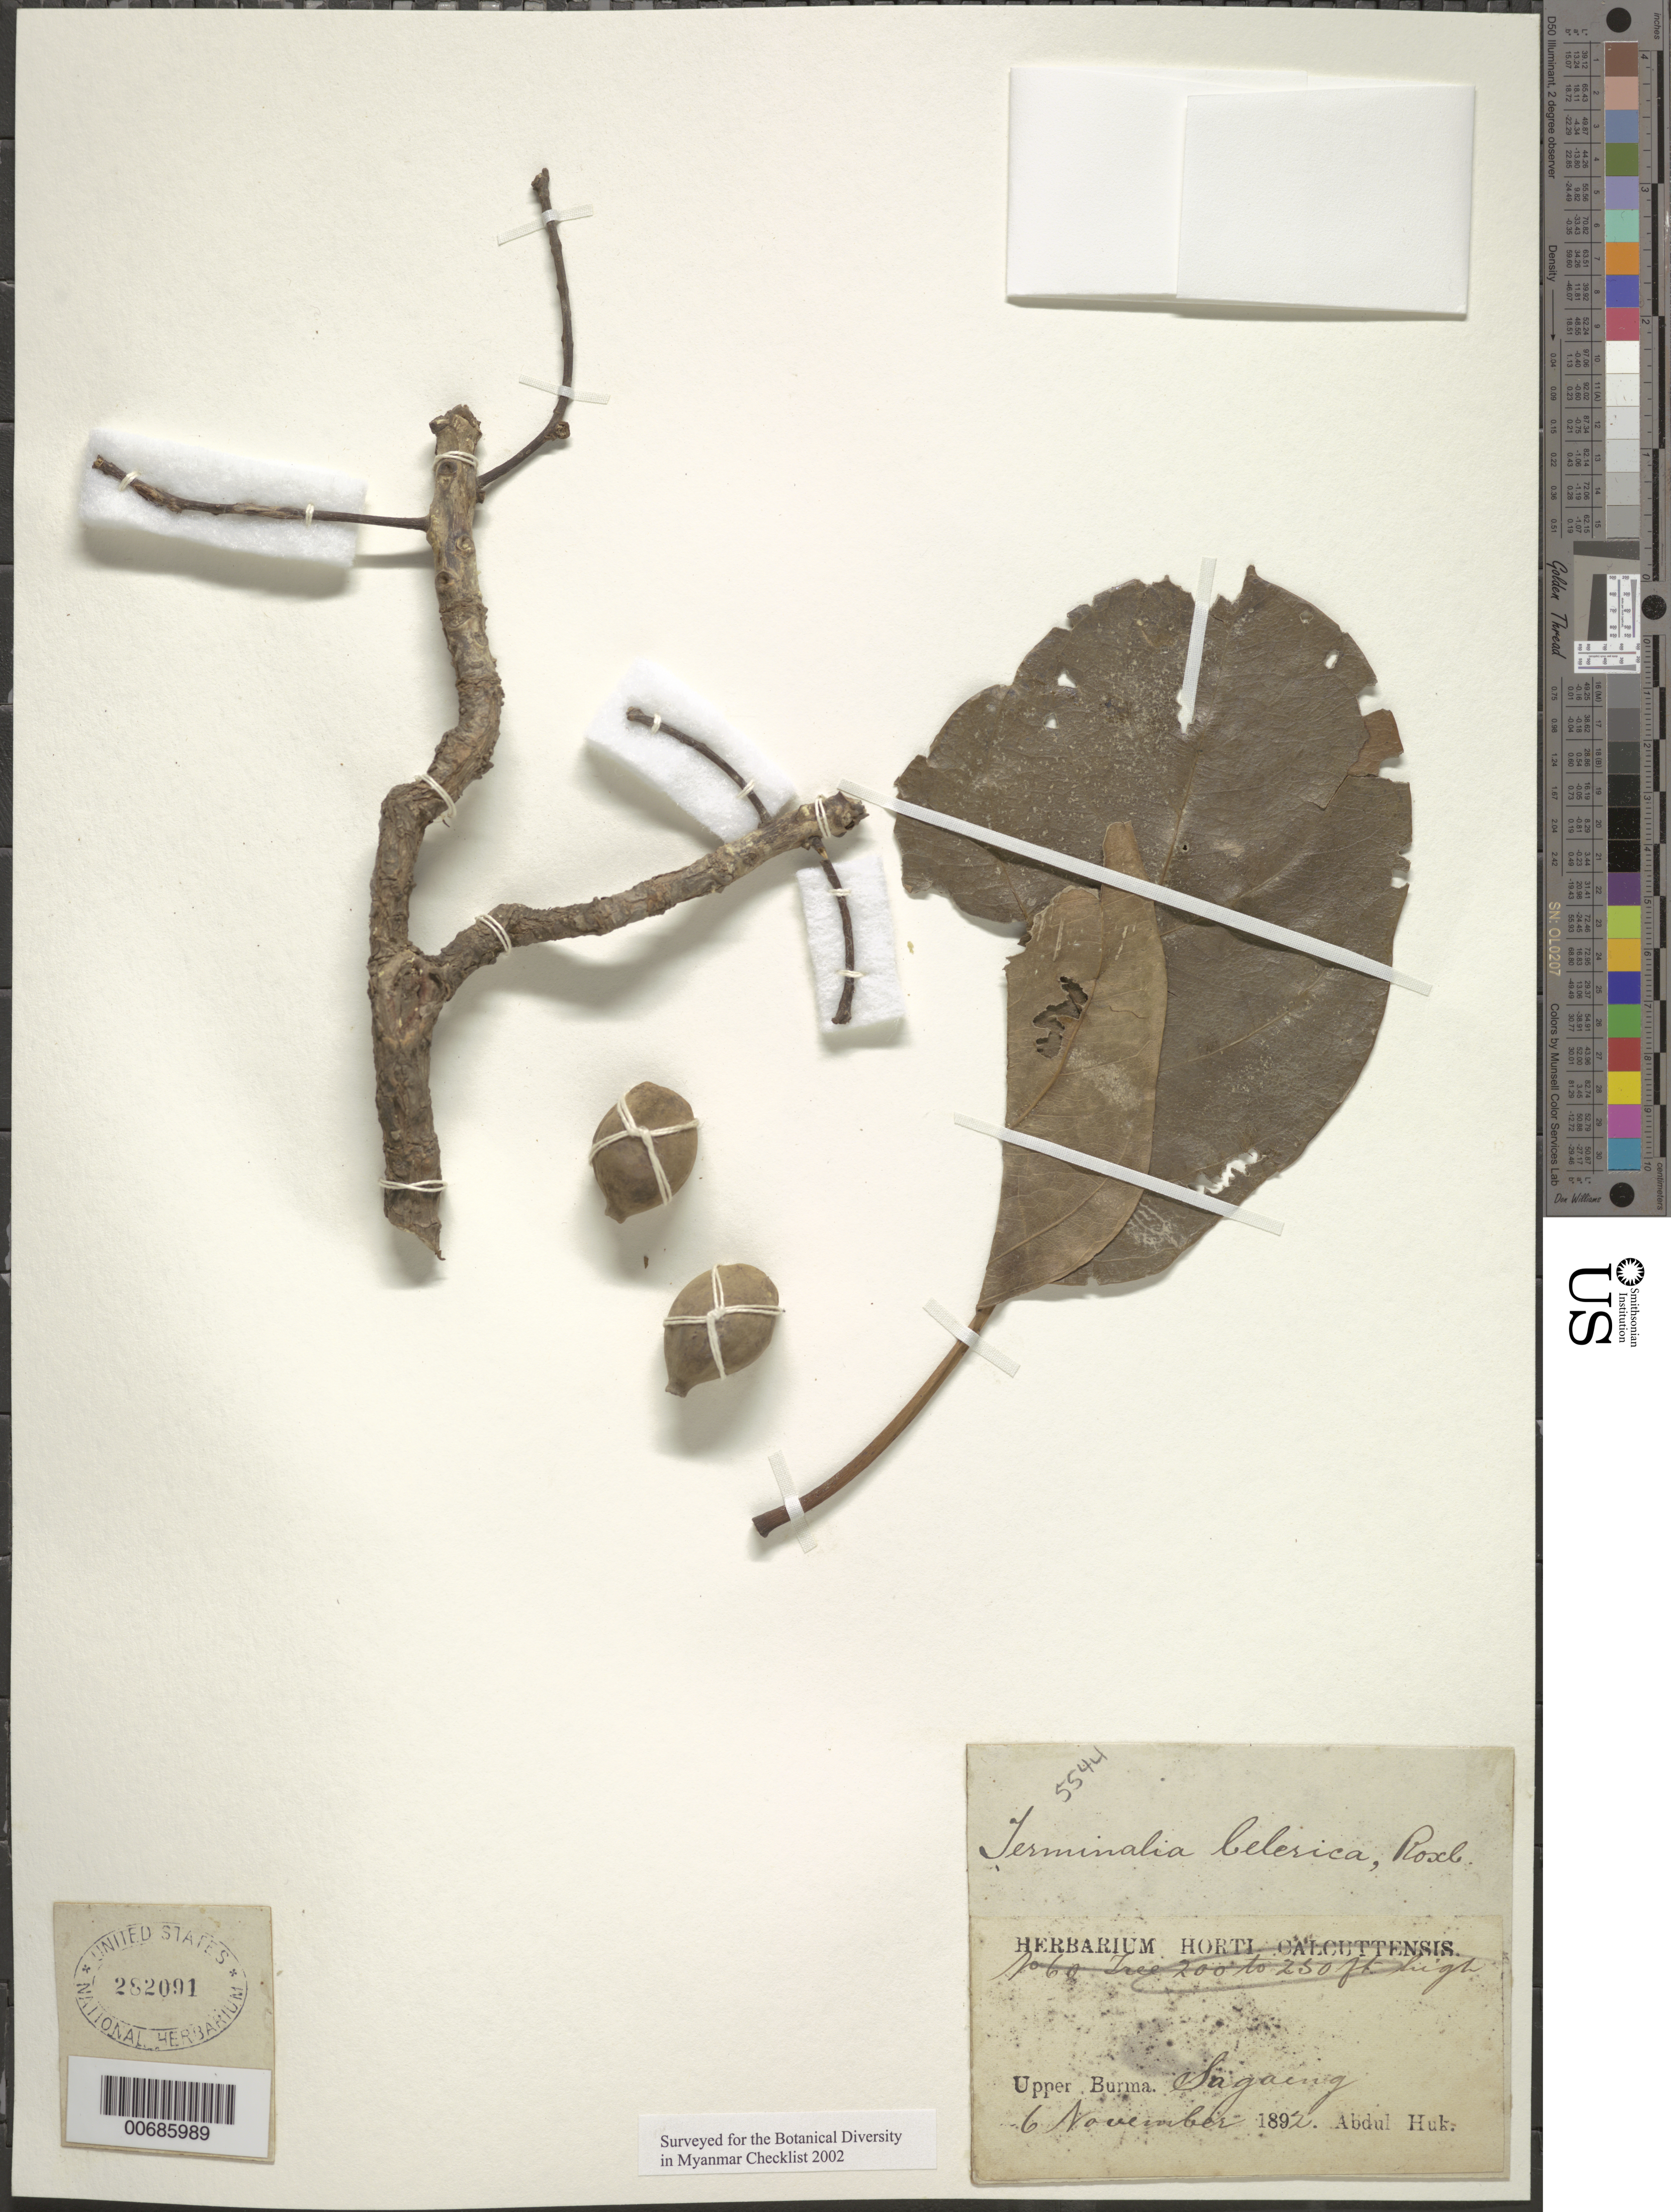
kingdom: Plantae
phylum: Tracheophyta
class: Magnoliopsida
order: Myrtales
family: Combretaceae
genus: Terminalia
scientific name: Terminalia bellirica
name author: (Gaertn.) Roxb.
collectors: A. Huk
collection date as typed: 06 Nov 1892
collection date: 1892-11-06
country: Myanmar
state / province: Sagaing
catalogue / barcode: US 282091